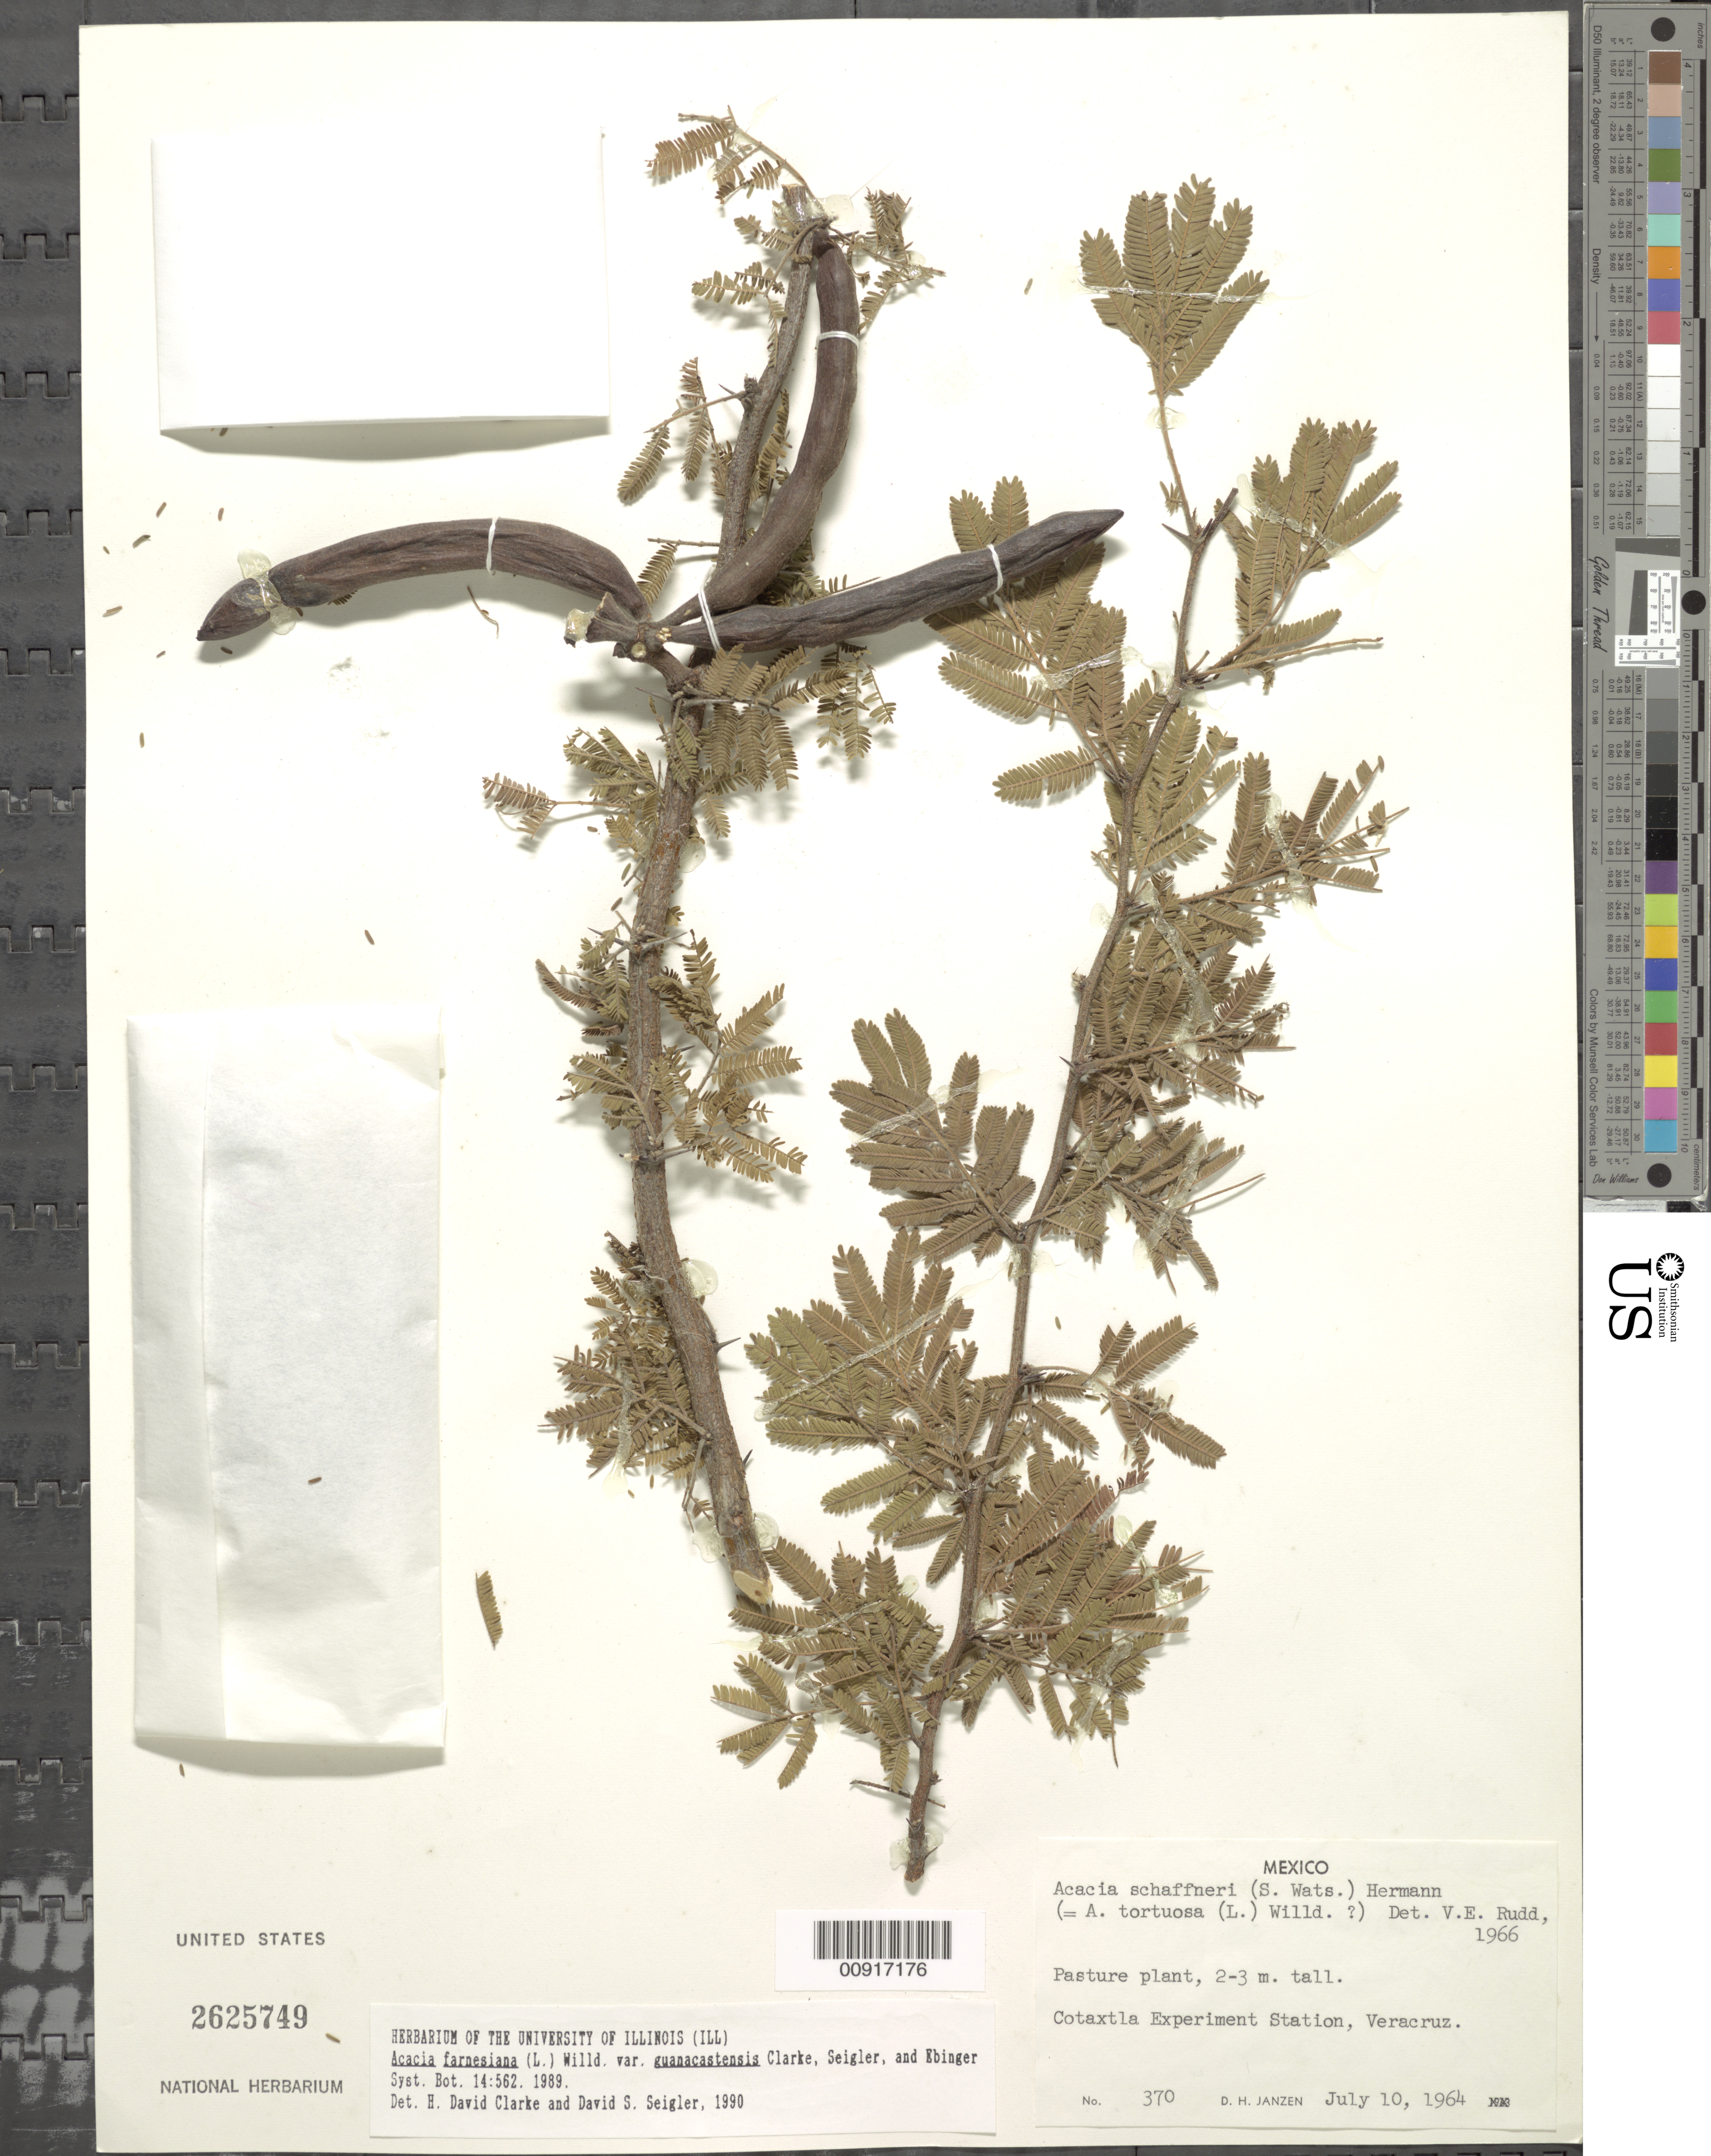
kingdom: Plantae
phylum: Tracheophyta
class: Magnoliopsida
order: Fabales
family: Fabaceae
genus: Vachellia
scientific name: Vachellia guanacastensis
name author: (H.D. Clarke et al.) Seigler & Ebinger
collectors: D. Janzen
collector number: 370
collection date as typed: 10 Jul 1964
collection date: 1964-07-10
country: Mexico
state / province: Veracruz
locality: Cotaxtla Experiment Station, Veracruz.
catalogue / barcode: US 2625749